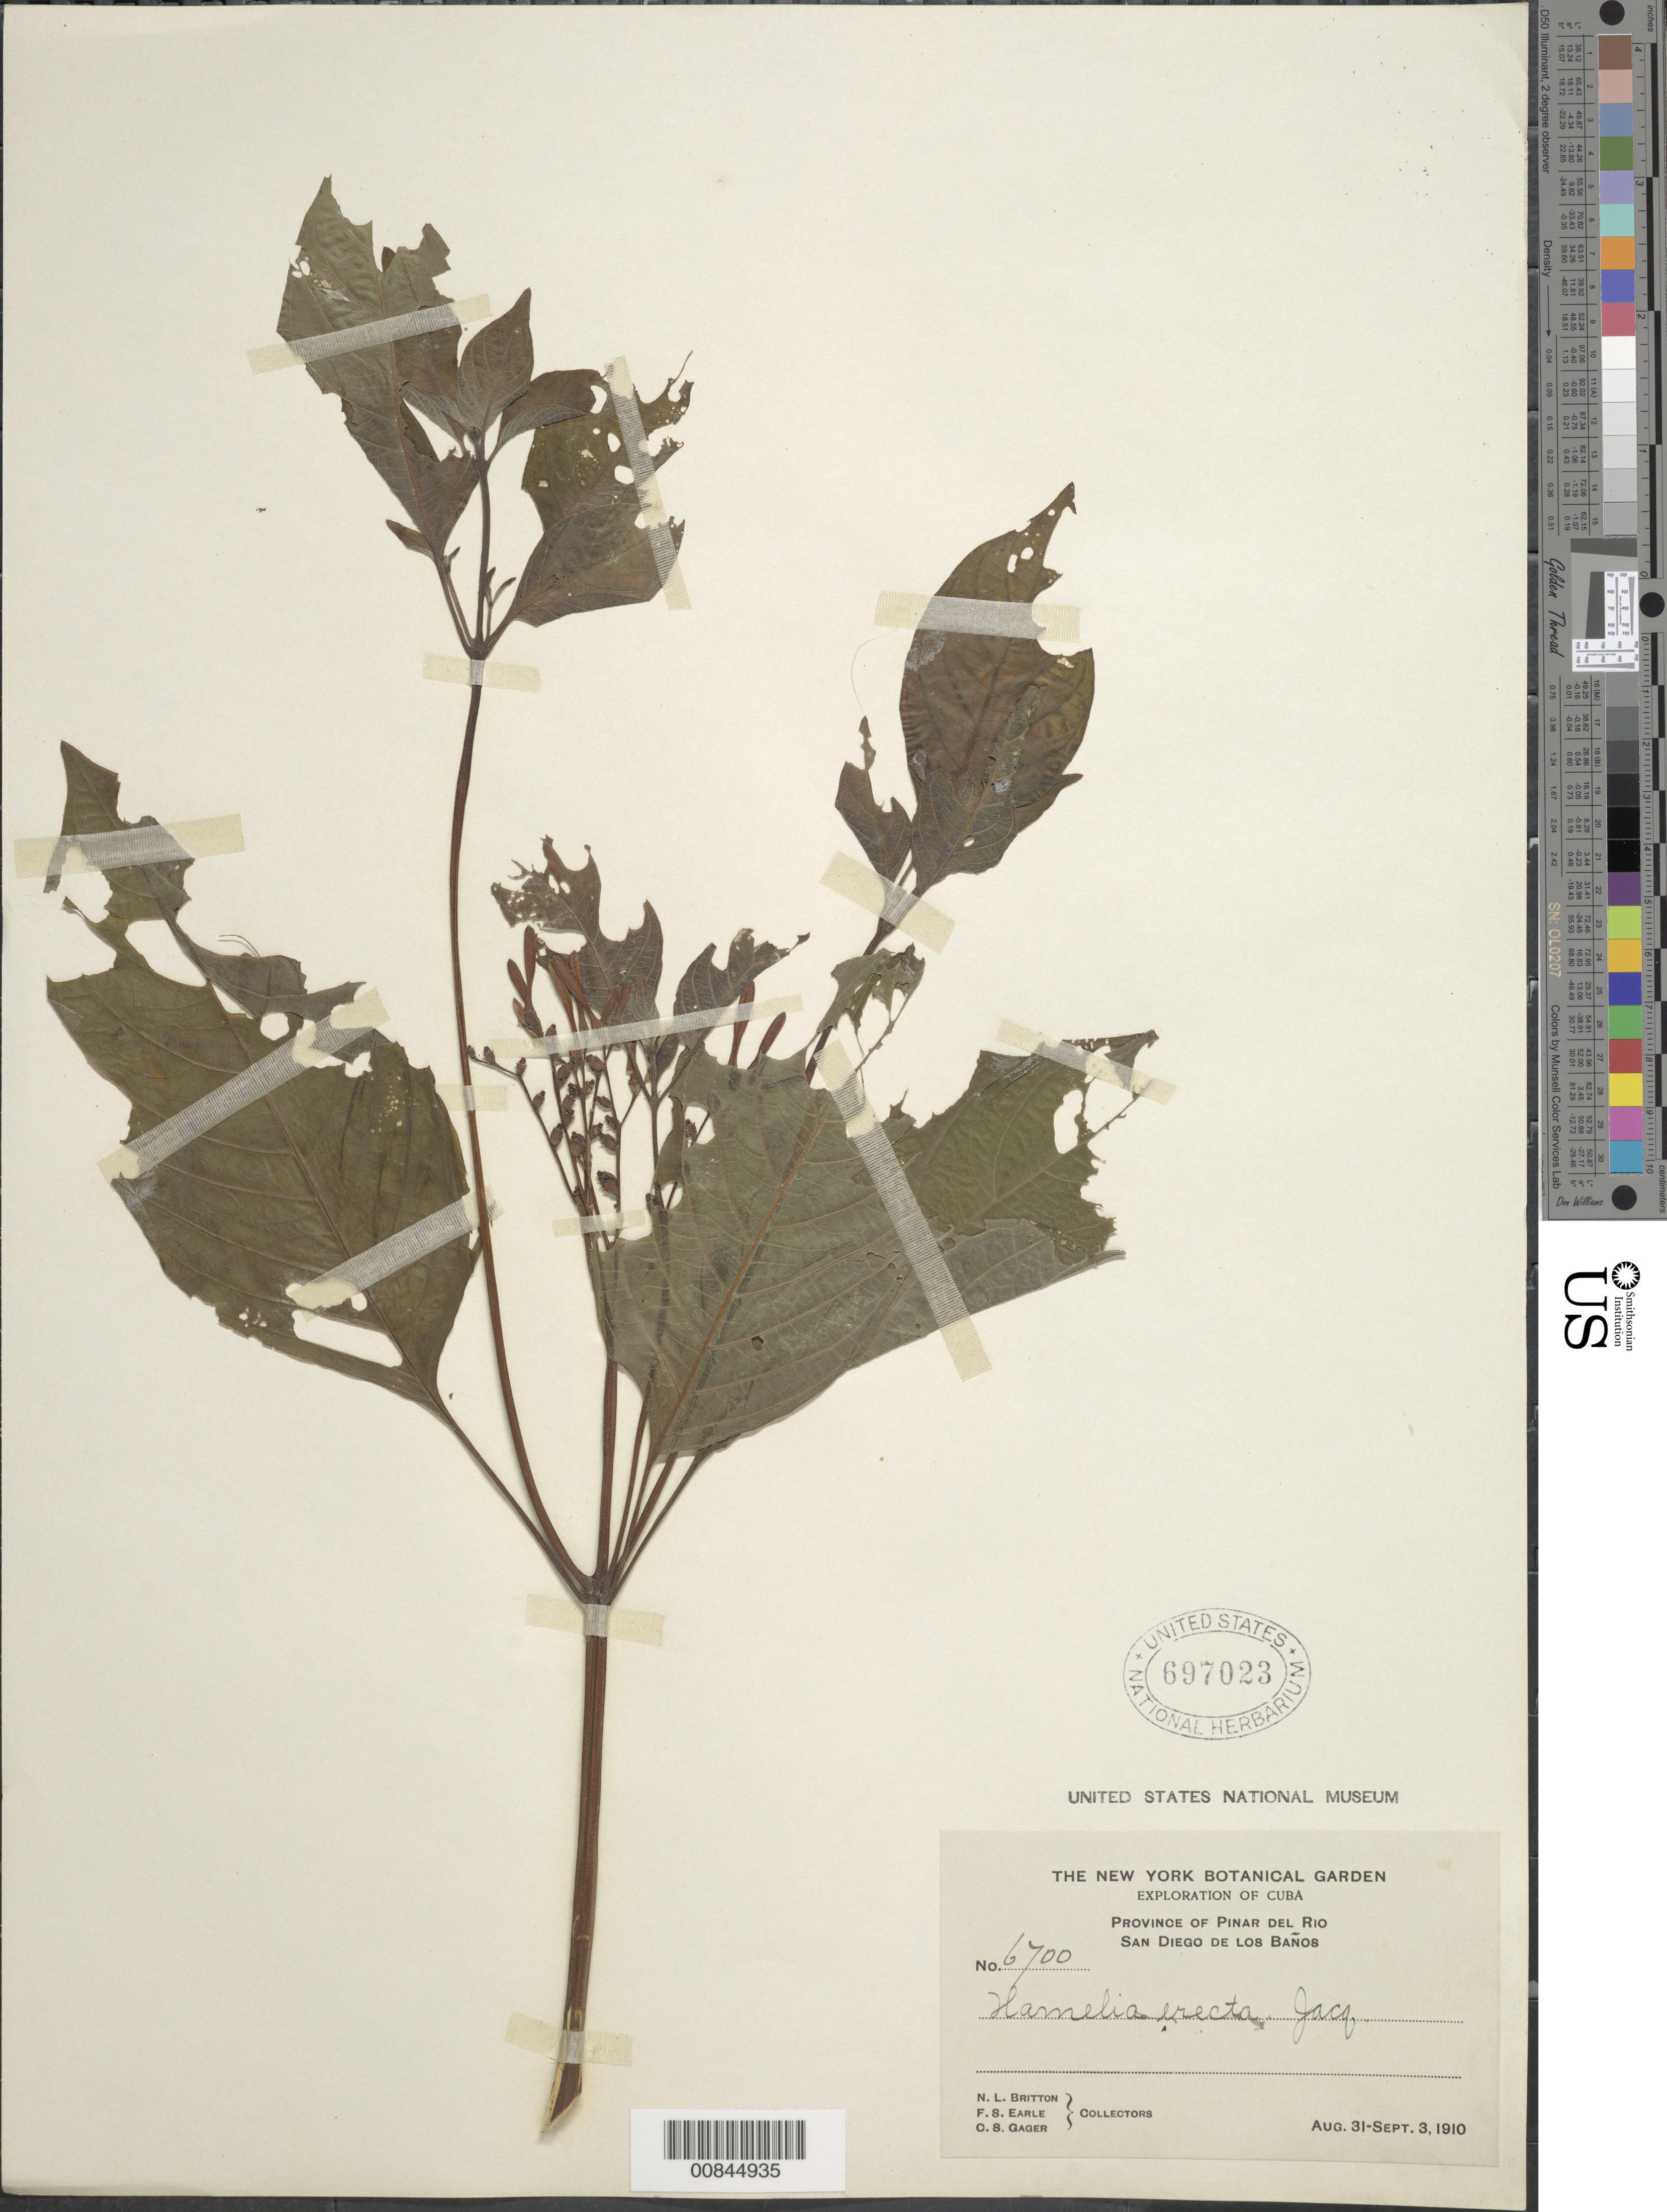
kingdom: Plantae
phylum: Tracheophyta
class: Magnoliopsida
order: Gentianales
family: Rubiaceae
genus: Hamelia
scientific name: Hamelia patens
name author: Jacq.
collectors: N. Britton, F. S. Earle & C. Gager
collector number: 6700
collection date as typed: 31 Aug 1910 to 03 Sep 1910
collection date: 1910-08-31/1910-09-03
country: Cuba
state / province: Pinar del Río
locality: San Diego de los Banos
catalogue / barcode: US 697023